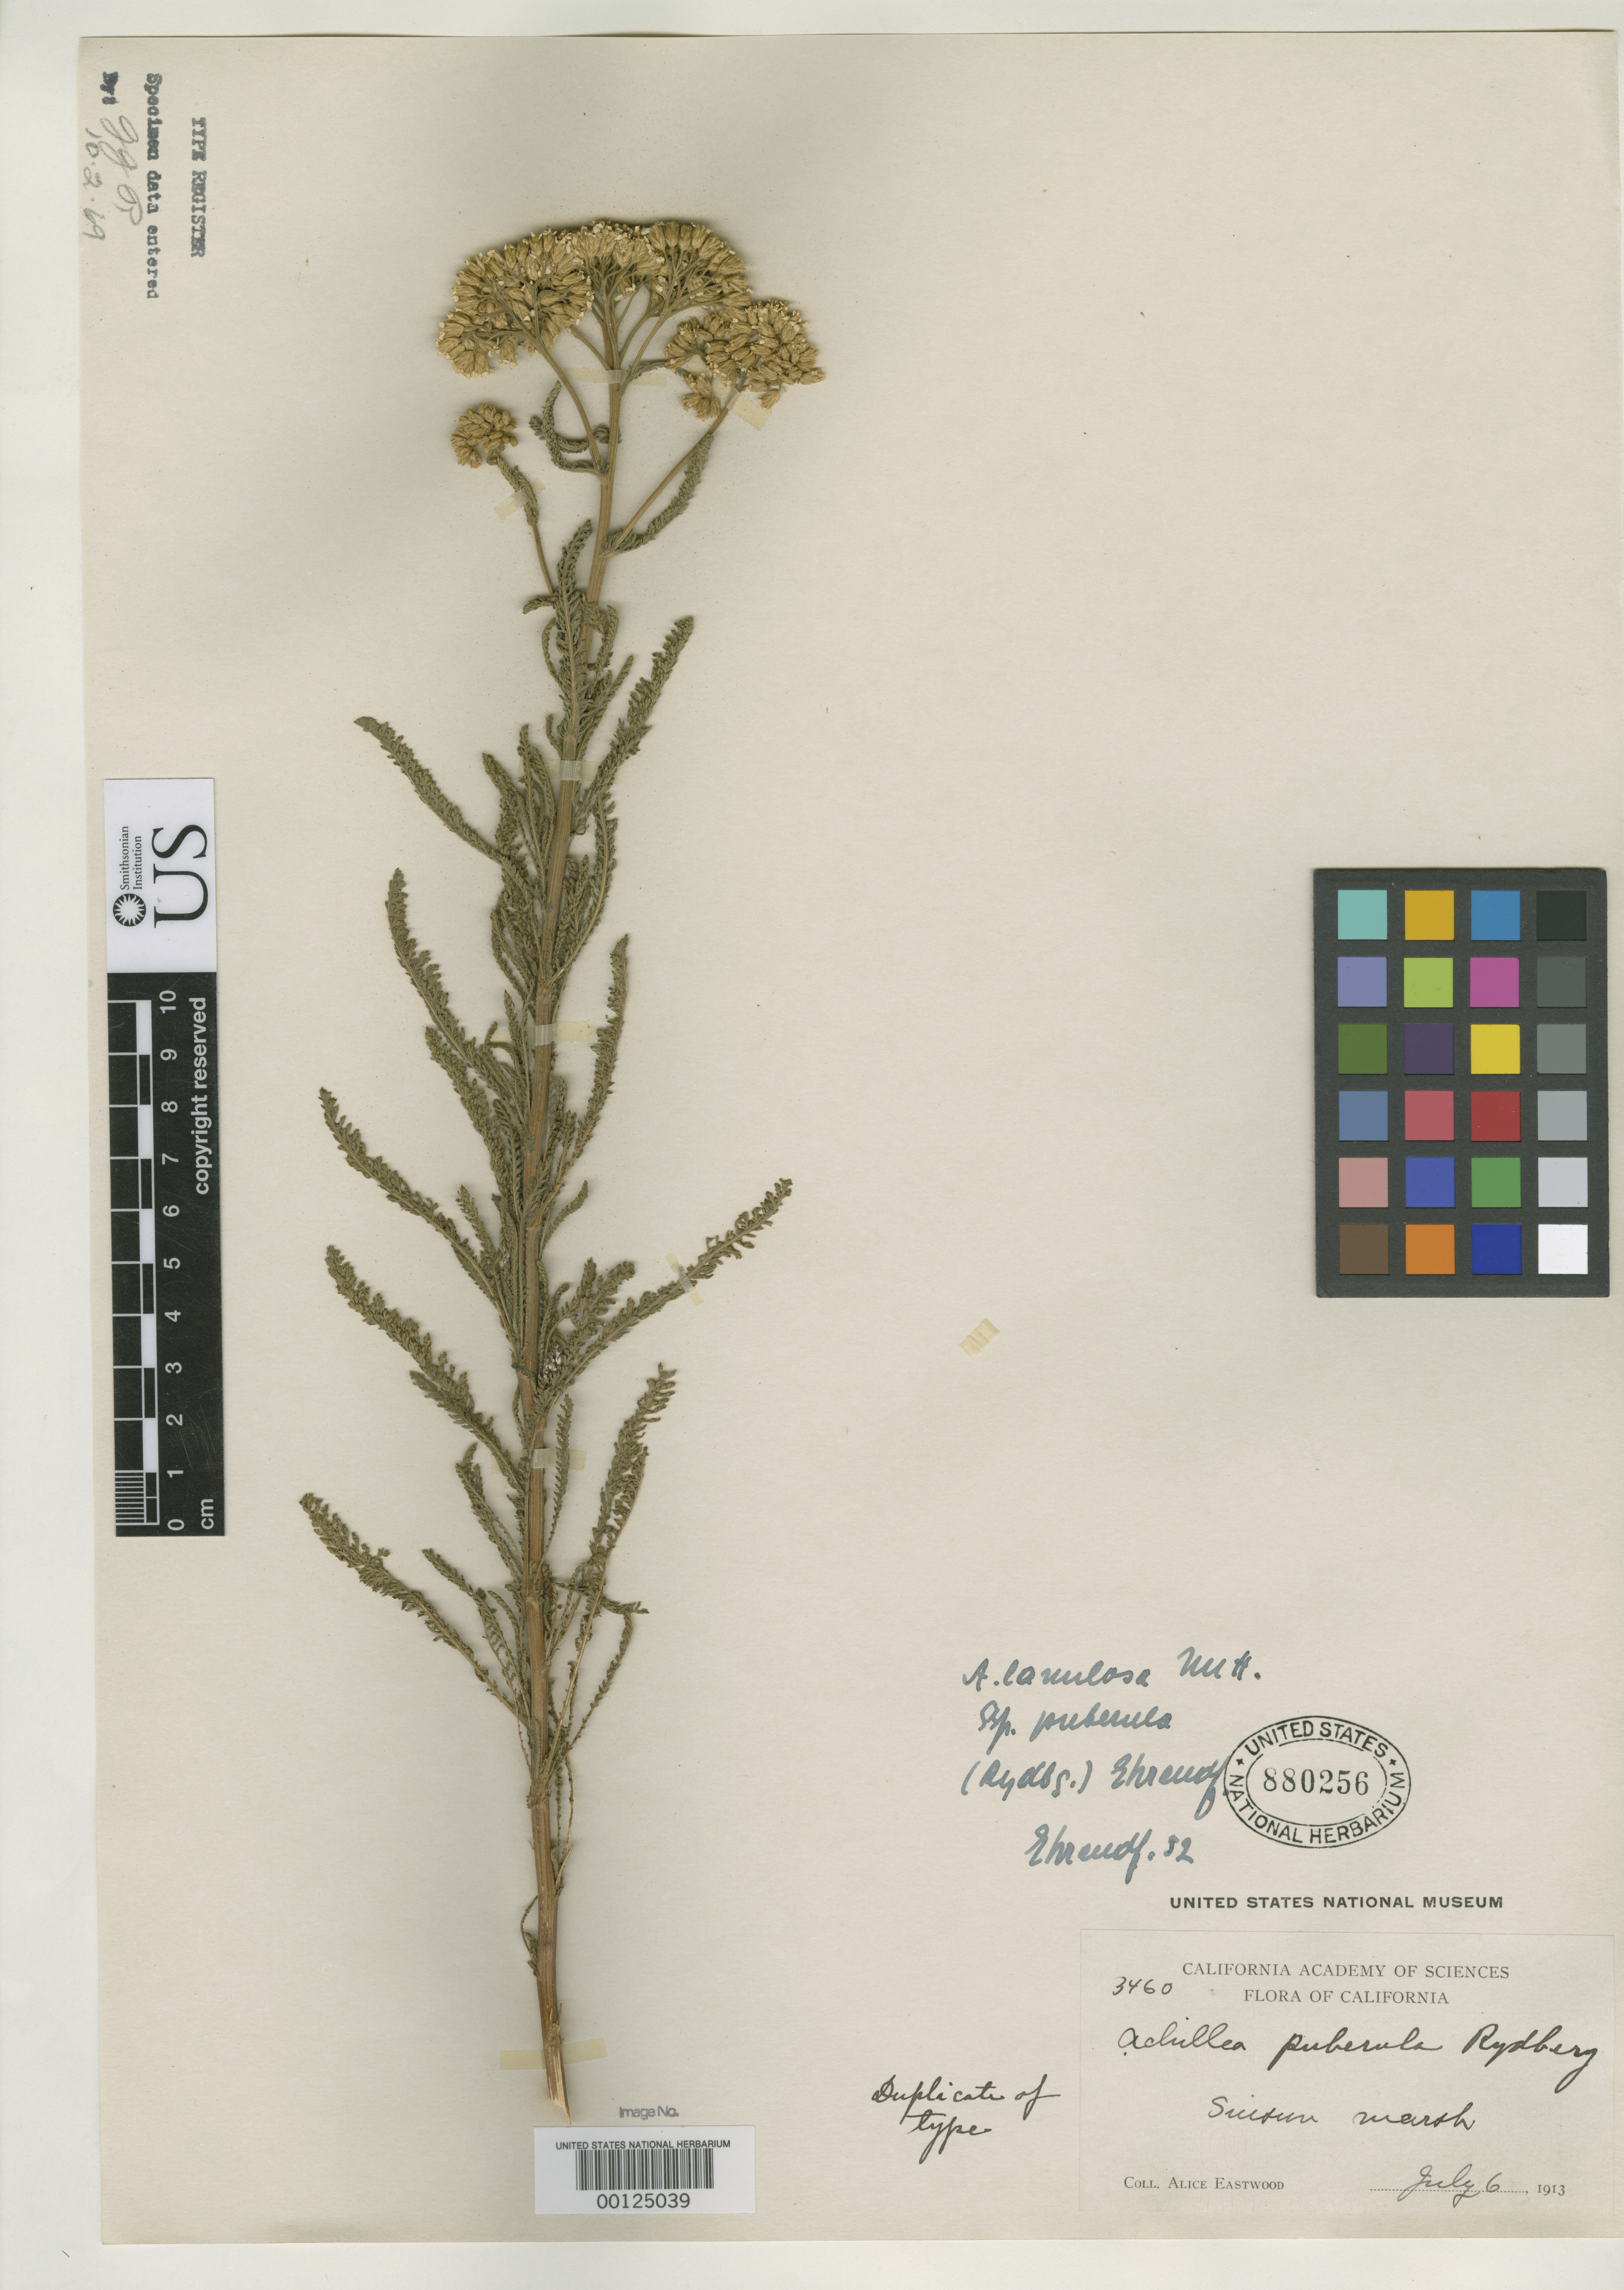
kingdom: Plantae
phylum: Tracheophyta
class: Magnoliopsida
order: Asterales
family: Asteraceae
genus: Achillea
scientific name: Achillea puberula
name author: Rydb.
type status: Isotype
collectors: A. Eastwood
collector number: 3460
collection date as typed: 06 Jul 1913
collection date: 1913-07-06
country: United States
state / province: California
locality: Suisun Marsh.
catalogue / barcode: US 880256